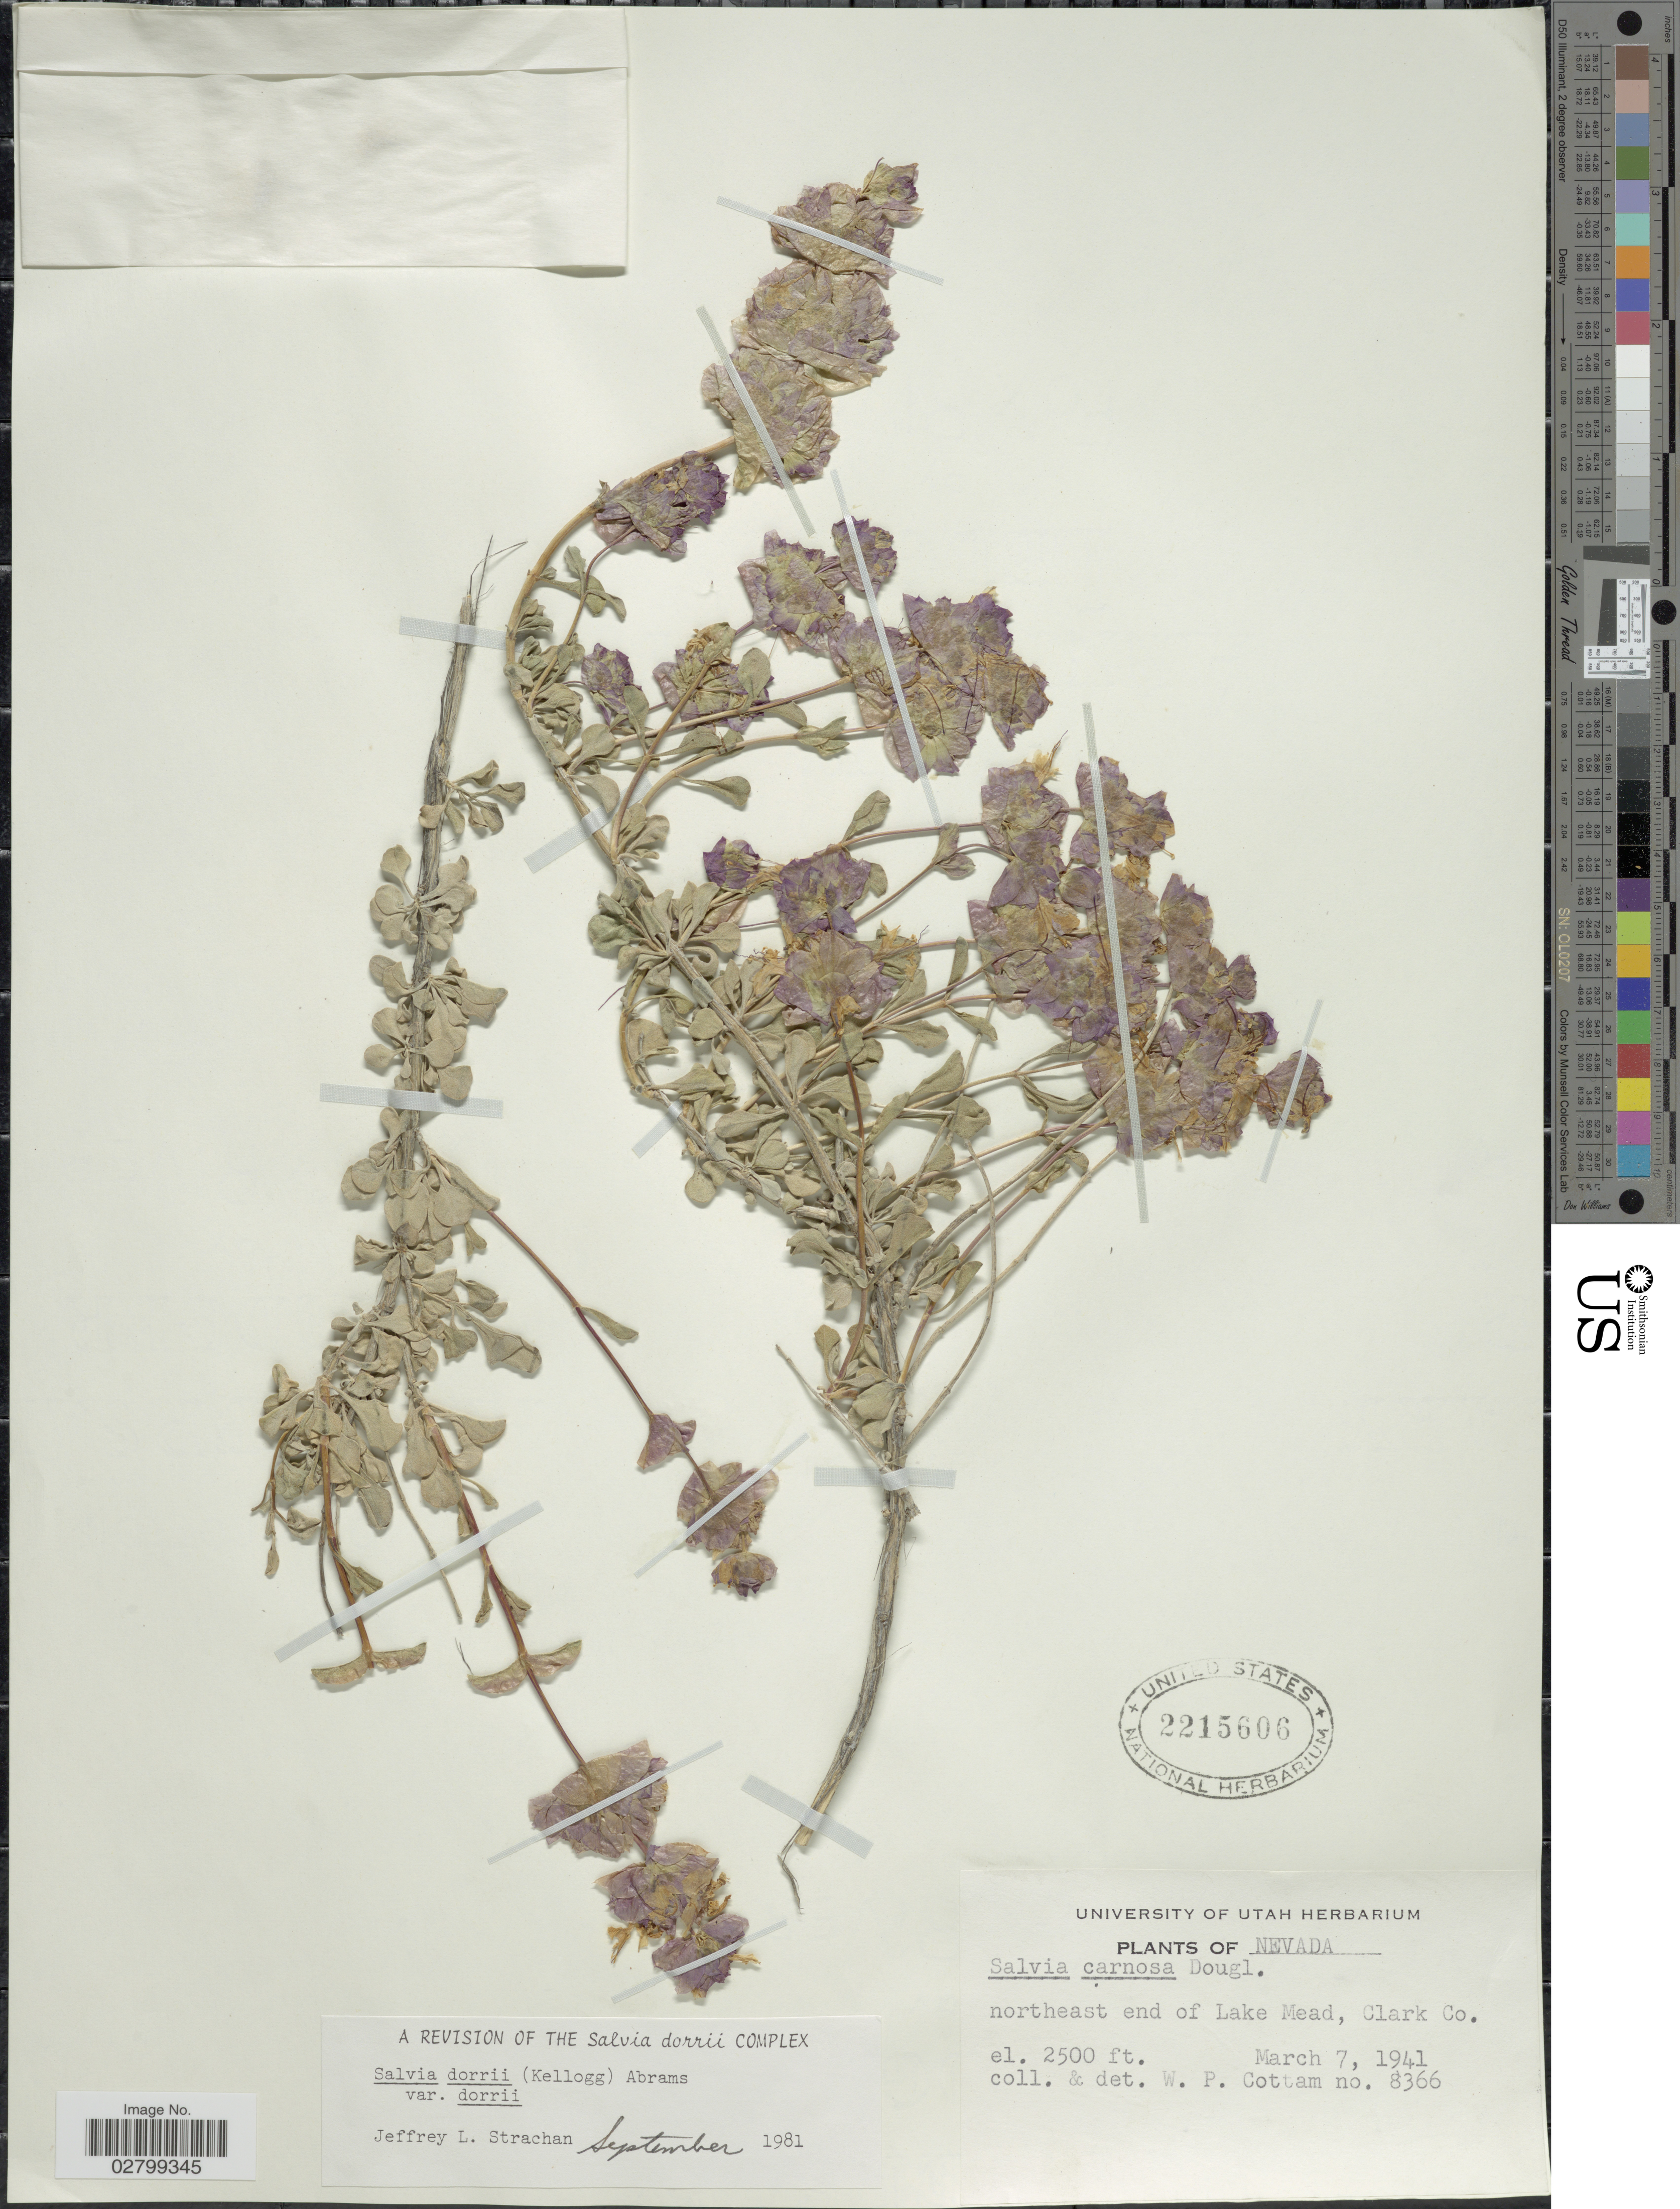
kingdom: Plantae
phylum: Tracheophyta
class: Magnoliopsida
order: Lamiales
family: Lamiaceae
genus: Salvia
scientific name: Salvia dorrii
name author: (Kellogg) Abrams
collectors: W. Cottam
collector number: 8366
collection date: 1941-03-07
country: United States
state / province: Nevada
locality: Northeast end of Lake Mead, Clark Co.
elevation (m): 762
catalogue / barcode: US 2215606